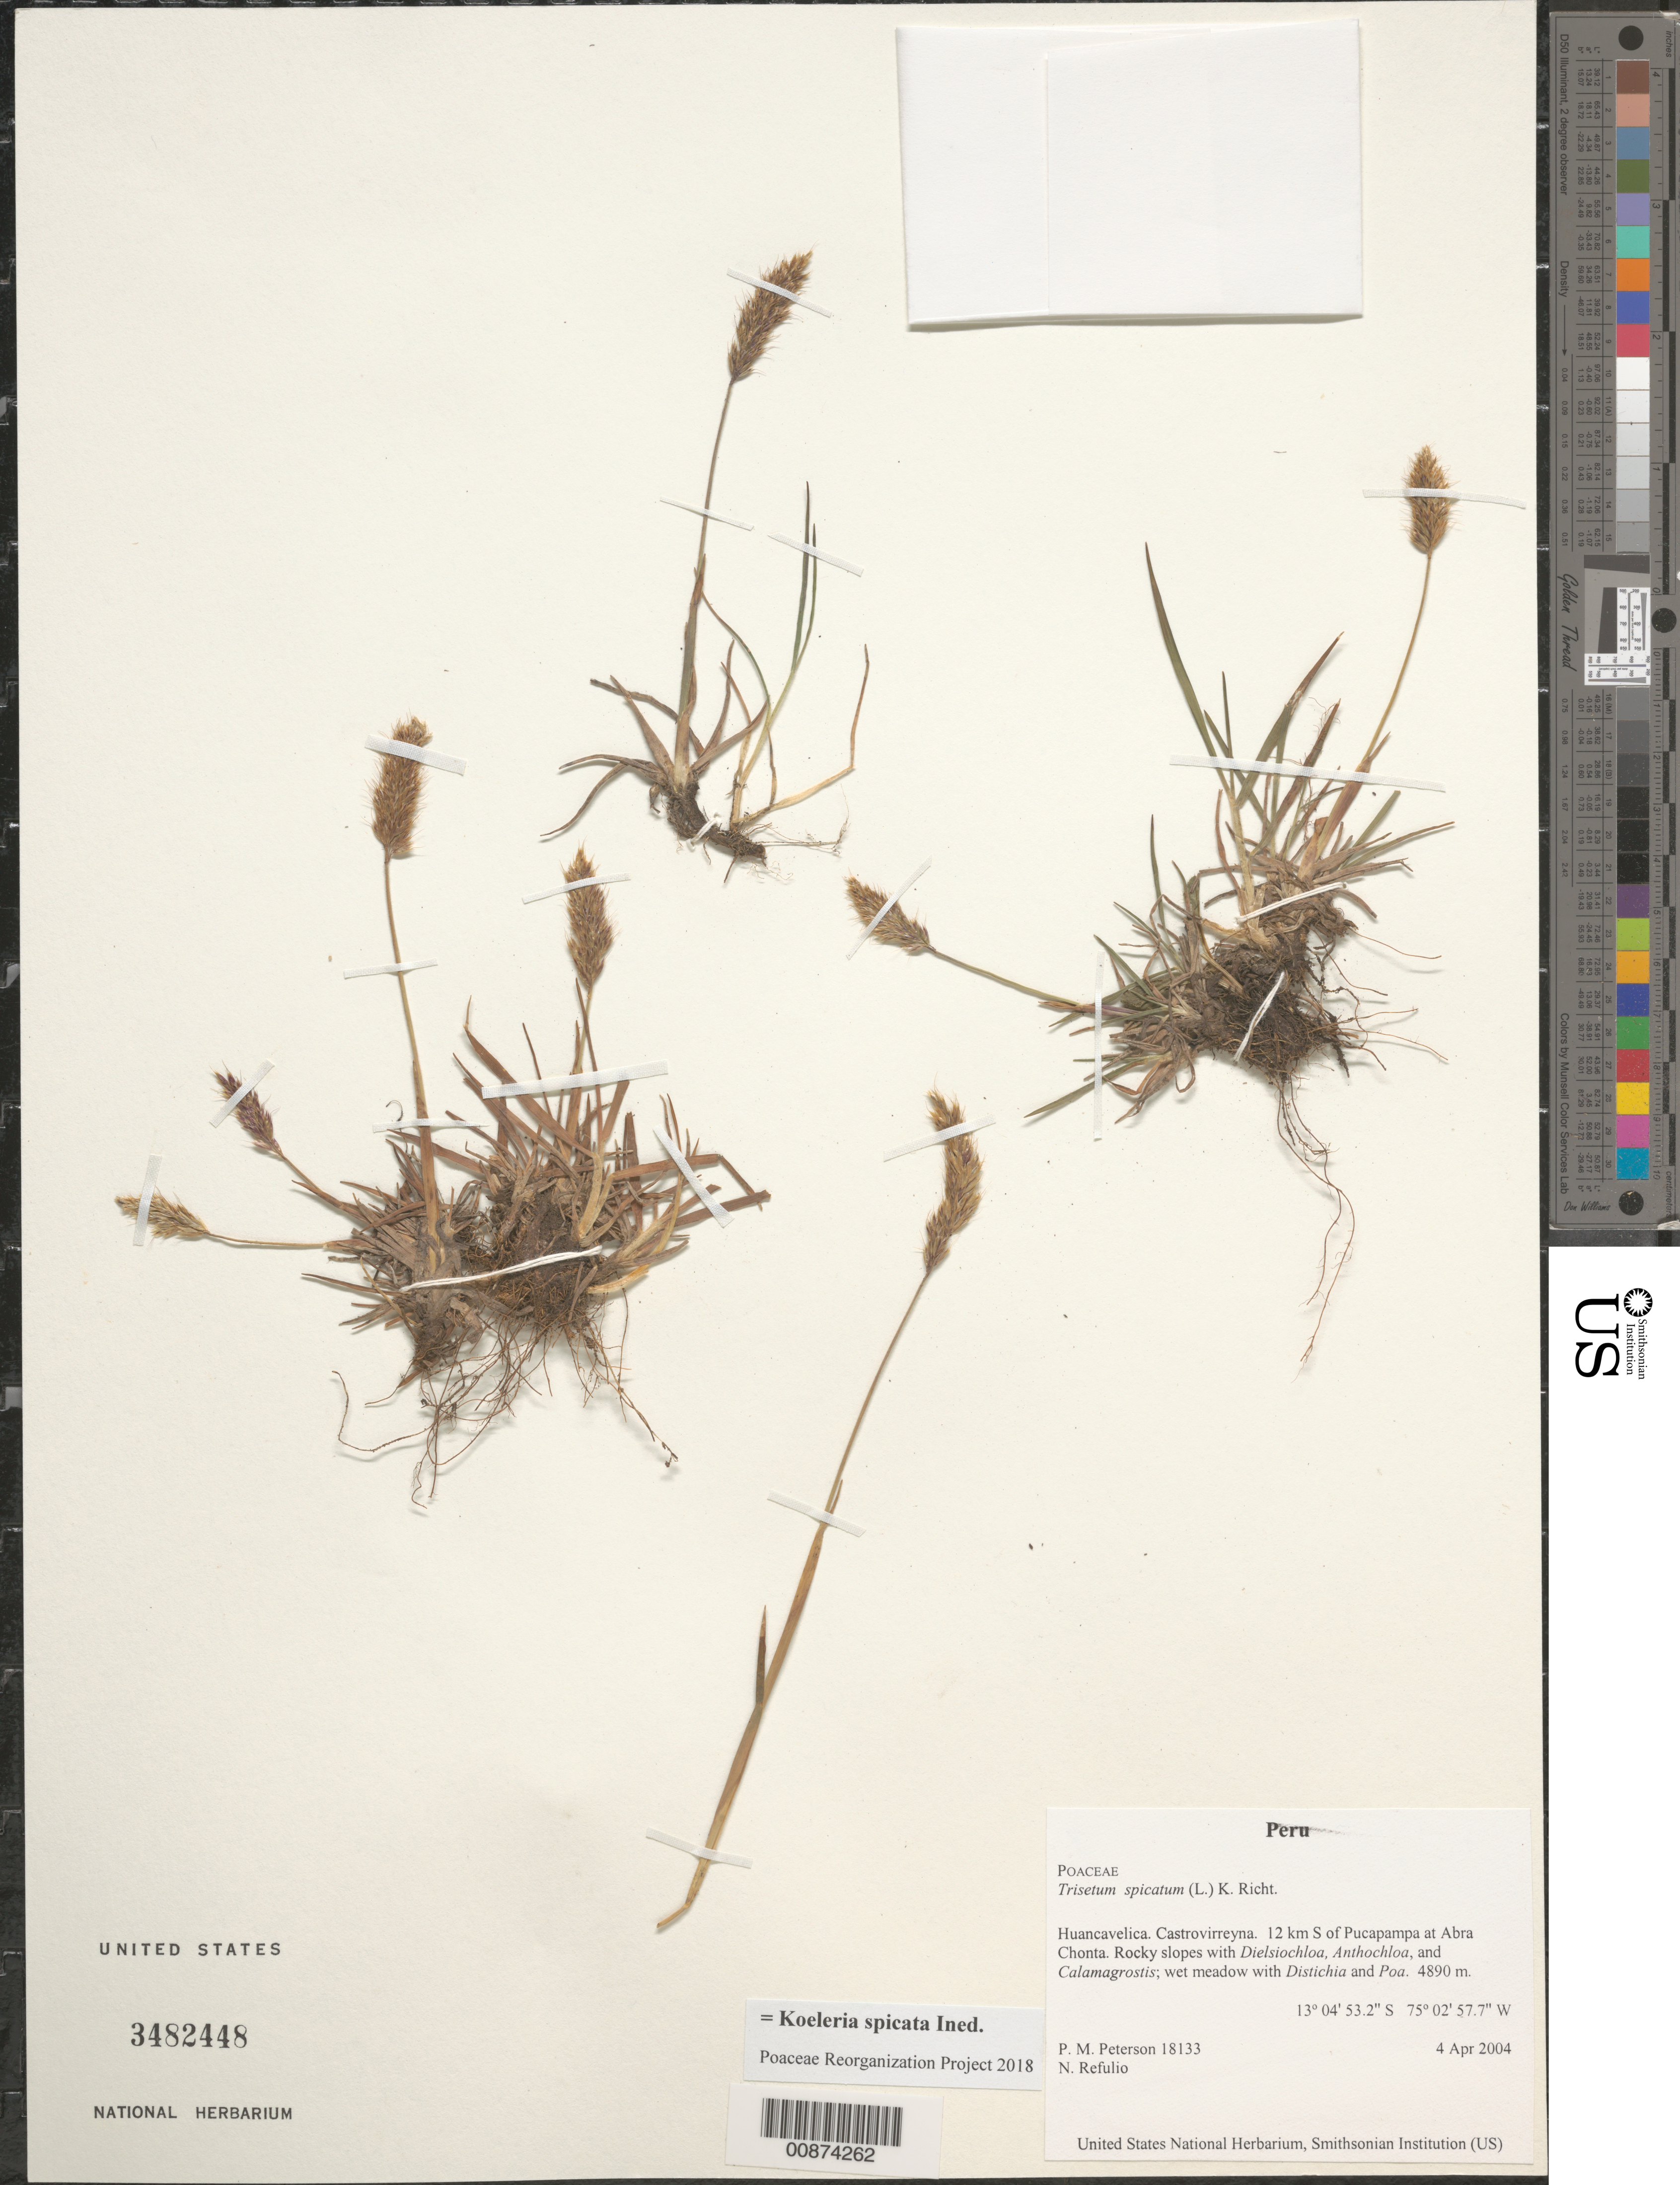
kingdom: Plantae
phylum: Tracheophyta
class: Liliopsida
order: Poales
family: Poaceae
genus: Koeleria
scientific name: Koeleria spicata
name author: (L.) Barberá et al.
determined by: Poaceae Reorganization Project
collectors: P. M. Peterson & N. Refulio-Rodríguez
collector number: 18133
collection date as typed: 04 Apr 2004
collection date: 2004-04-04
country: Peru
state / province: Huancavelica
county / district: Castrovirreyna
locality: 12 km S of Pucapampa at Abra Chonta. Rocky slopes with Dielsiochloa, Anthochloa, and Calamagrostis; wet meadow with Distichia and Poa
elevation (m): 4890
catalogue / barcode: US 3482448